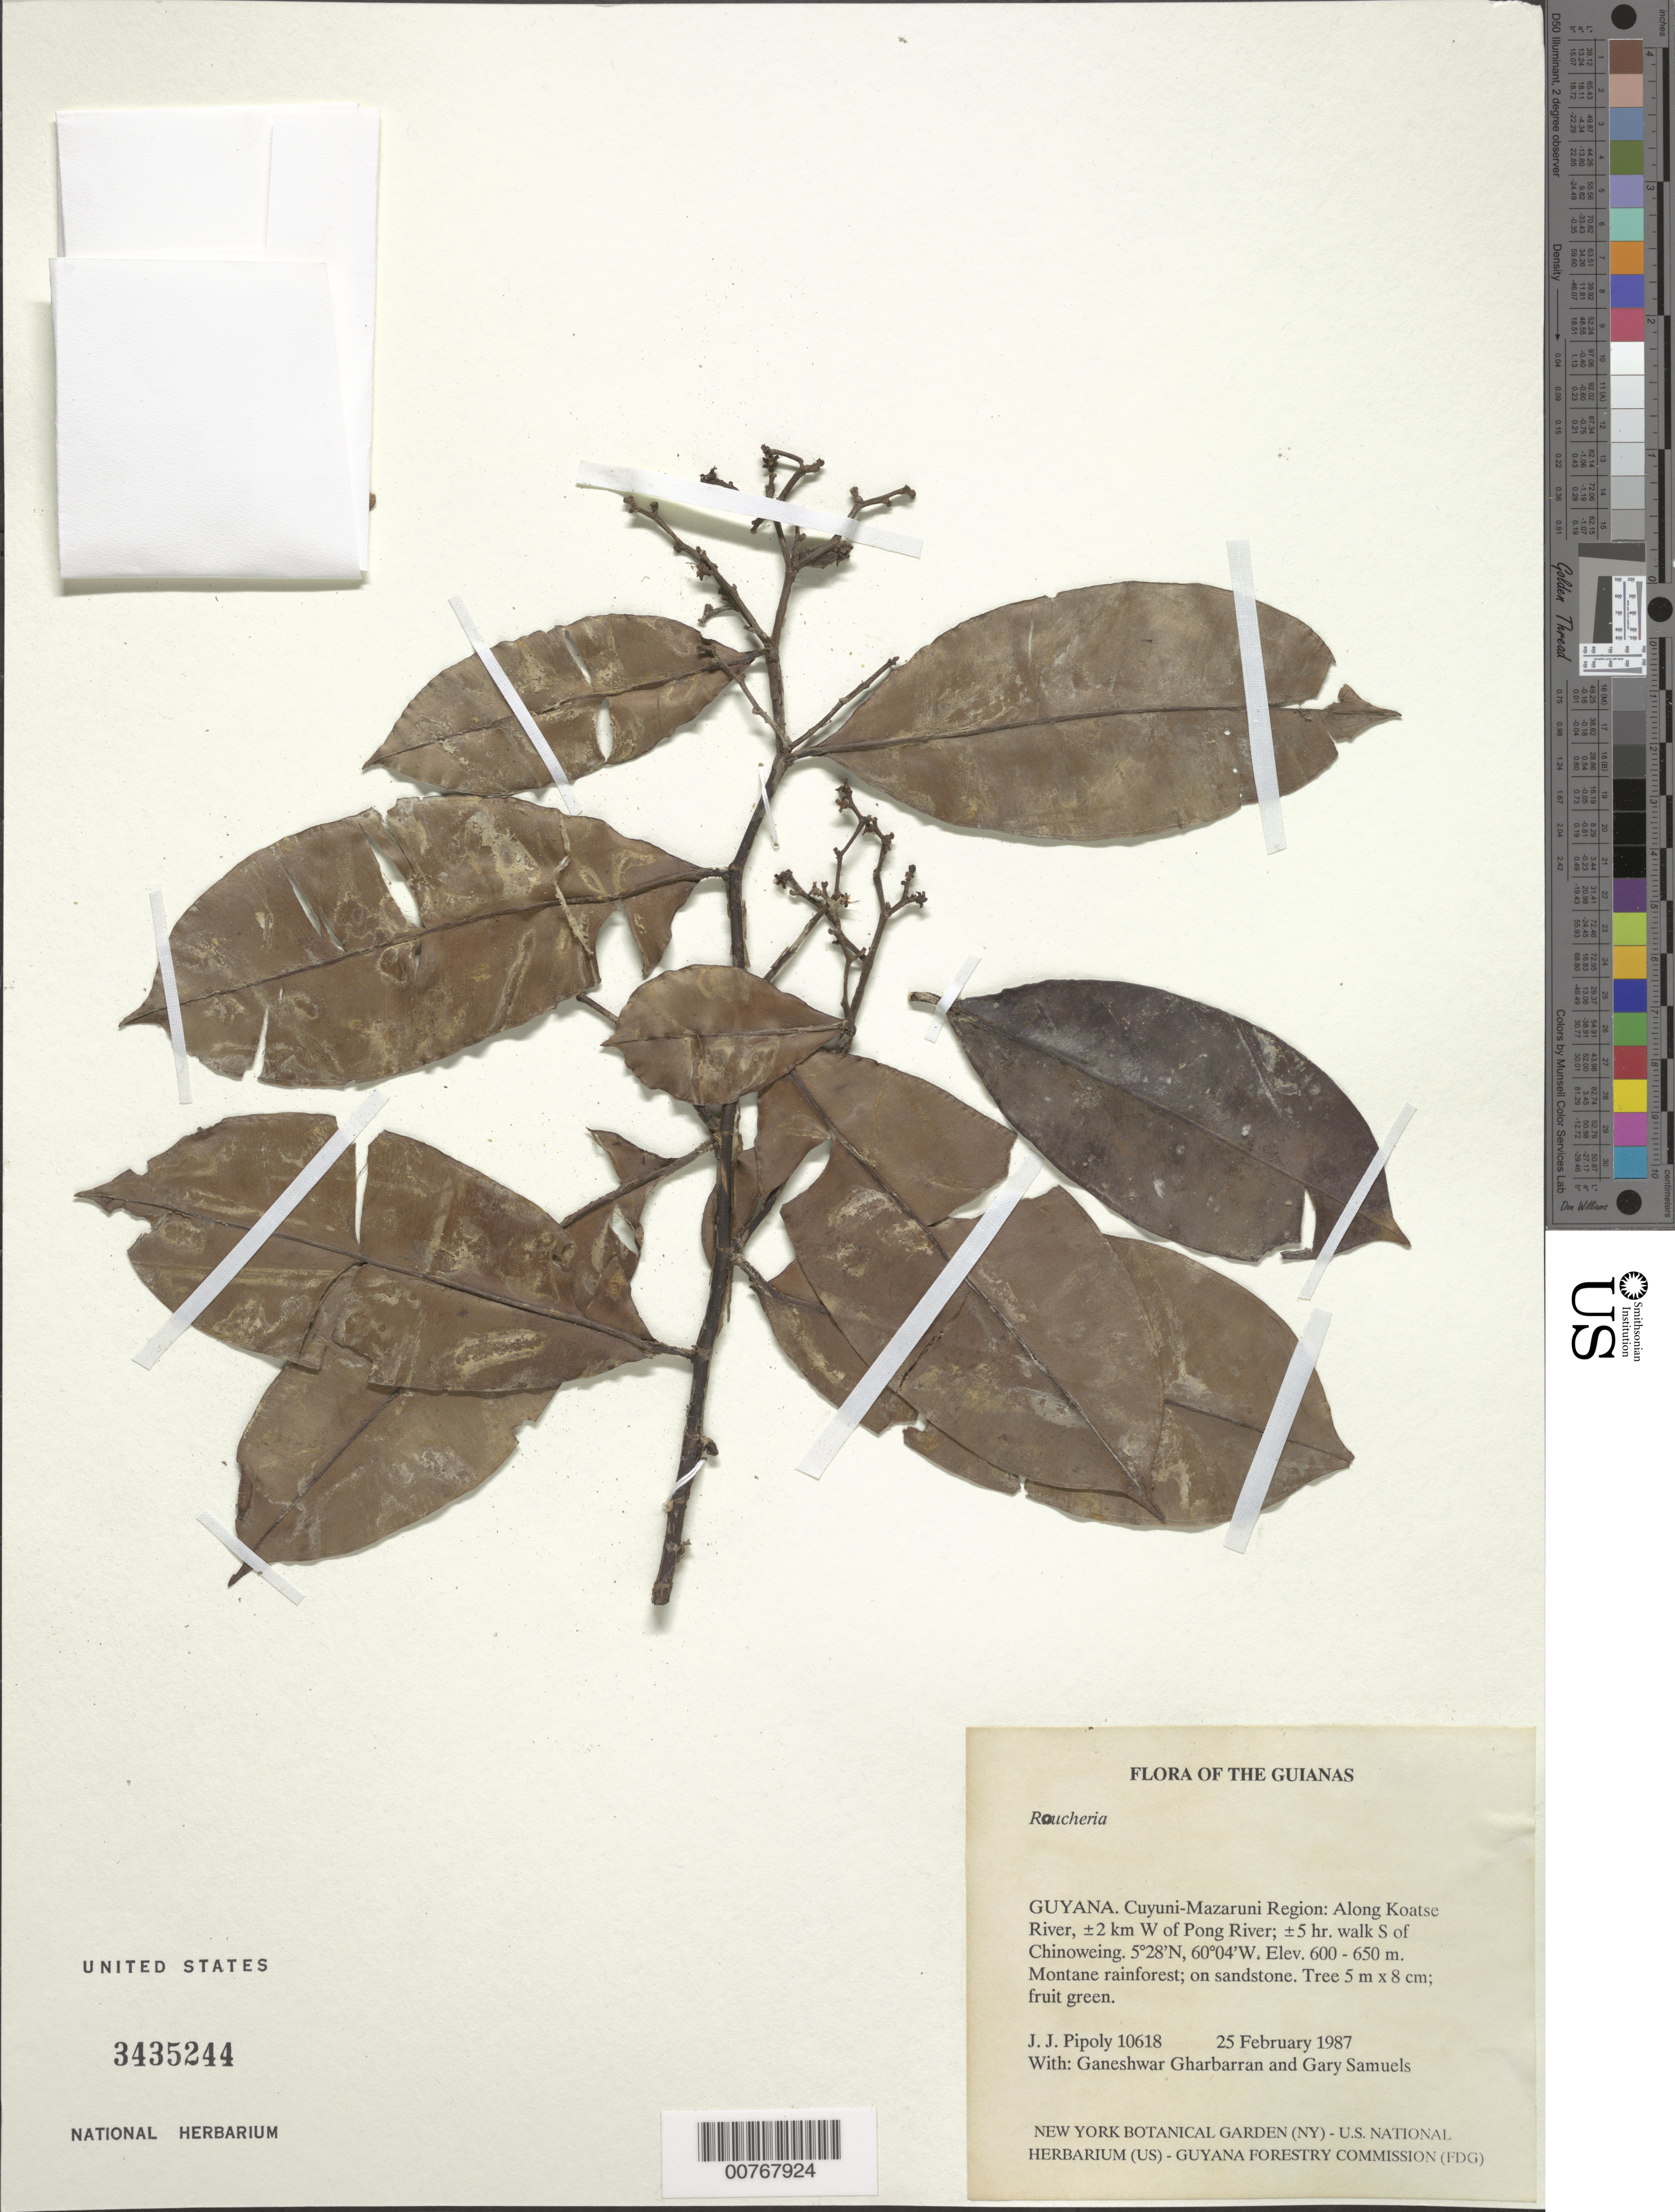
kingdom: Plantae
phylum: Tracheophyta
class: Magnoliopsida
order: Malpighiales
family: Linaceae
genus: Roucheria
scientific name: Roucheria sp.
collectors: J. J. Pipoly, G. Gharbarran & G. Samuels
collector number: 10618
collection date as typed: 25 February 1987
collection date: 1987-02-25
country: Guyana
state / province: Cuyuni-Mazaruni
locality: Along Koatse River, ±2 km W of Pong River; ±5 hr. walk S of Chinoweing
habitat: Montane rainforest; on sandstone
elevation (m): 600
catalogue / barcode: US 3435244